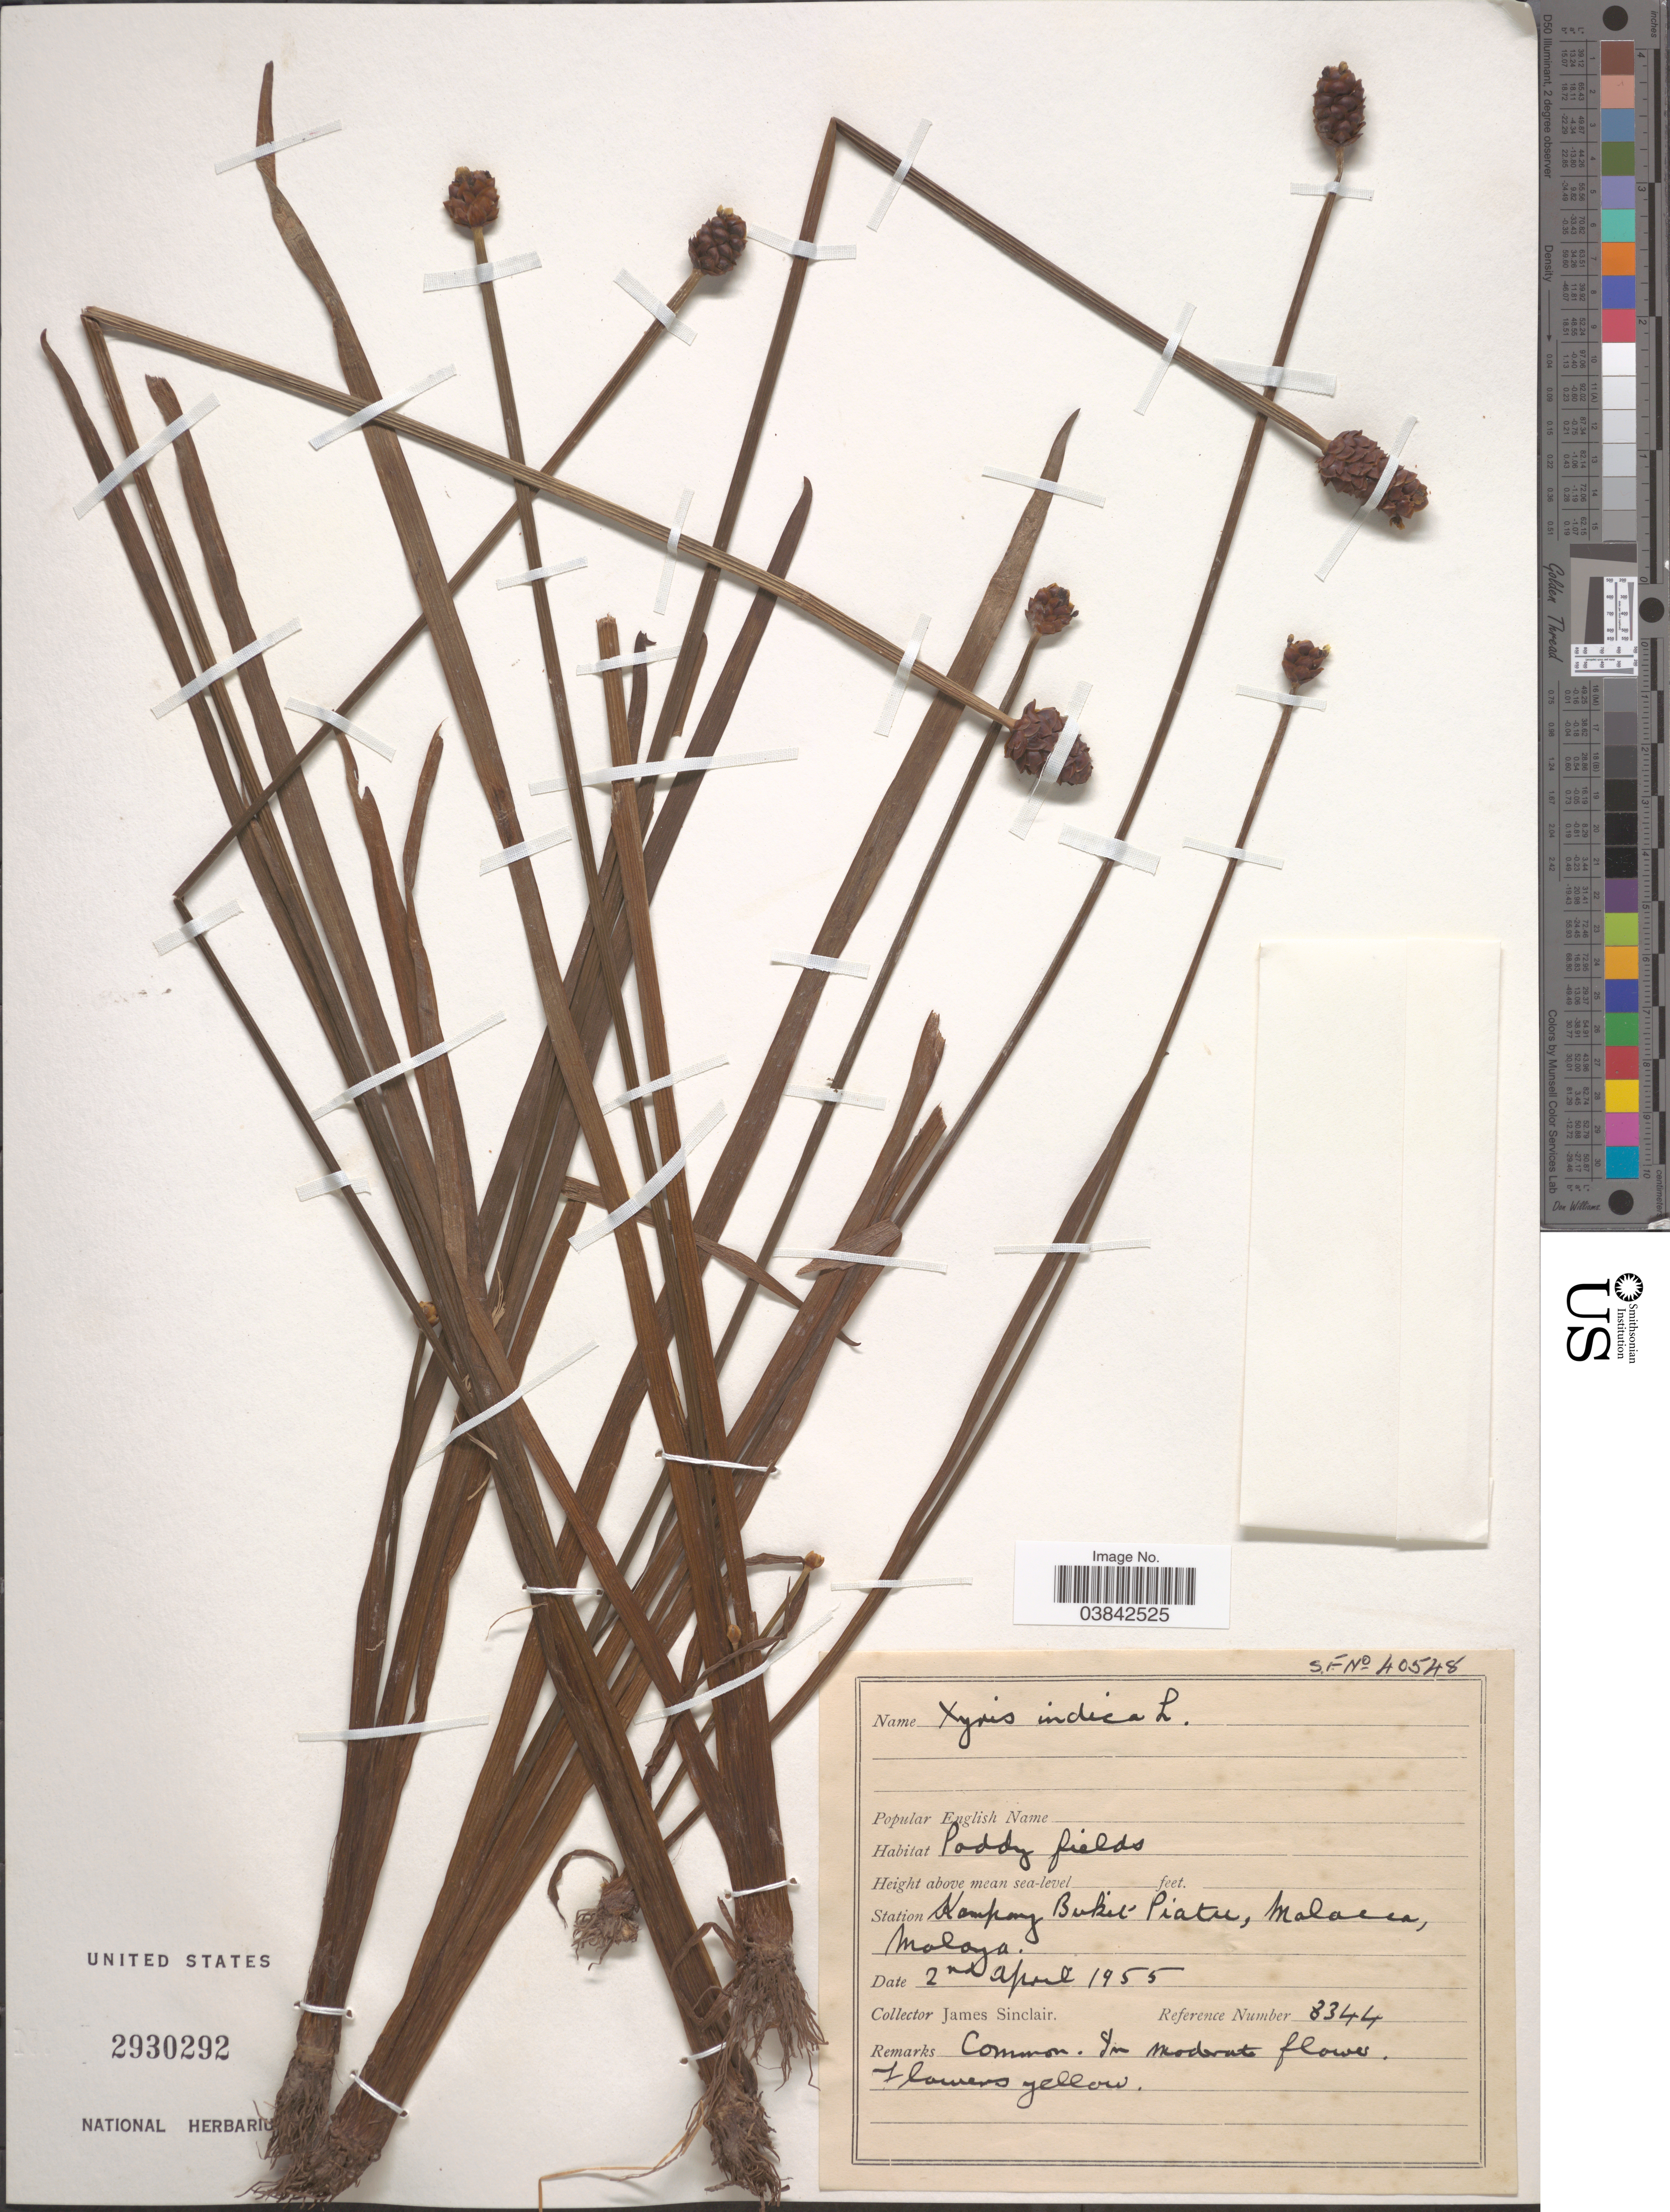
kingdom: Plantae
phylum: Tracheophyta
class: Liliopsida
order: Poales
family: Xyridaceae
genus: Xyris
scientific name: Xyris indica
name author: L.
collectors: J. Sinclair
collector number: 8344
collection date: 1955-04-02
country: Malaysia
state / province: Melaka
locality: Station Kampong Bukit Piatu, Malacca, Malaya.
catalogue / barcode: US 2930292